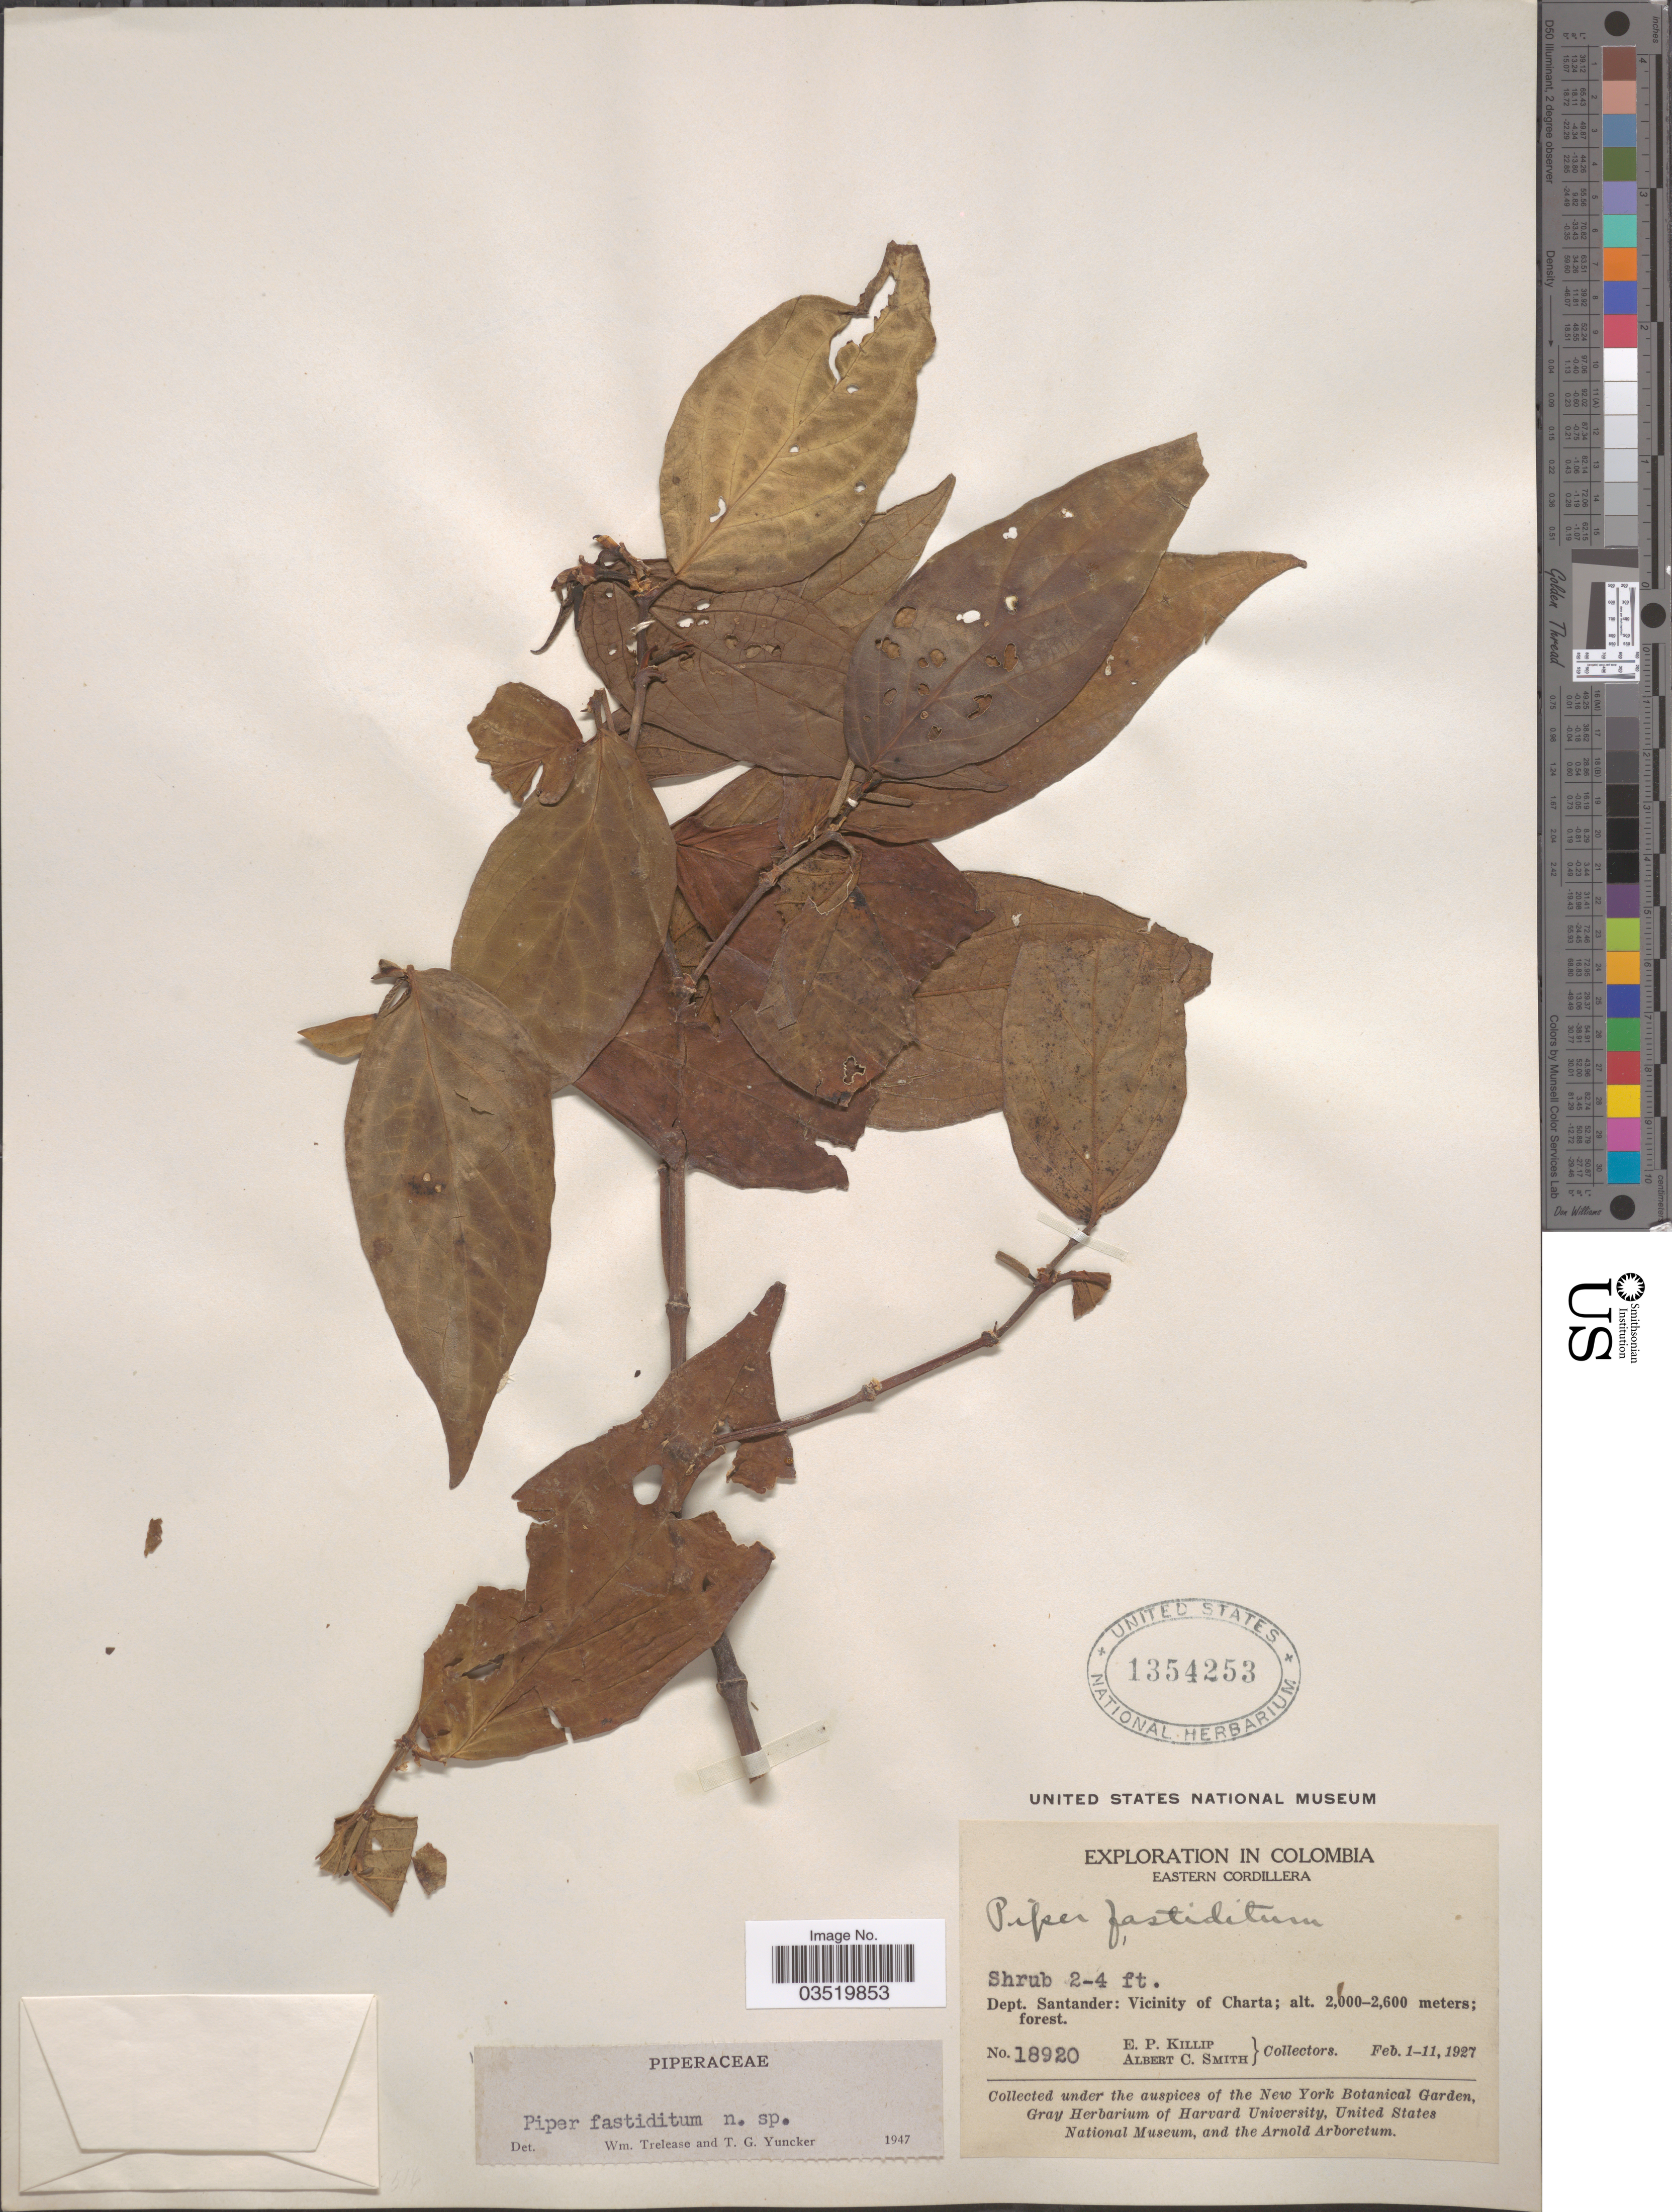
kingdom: Plantae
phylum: Tracheophyta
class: Magnoliopsida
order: Piperales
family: Piperaceae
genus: Piper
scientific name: Piper fastiditum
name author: Trel. & Yunck.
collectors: E. P. Killip & A. C. Smith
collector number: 18920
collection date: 1927-02-01/1927-02-11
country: Colombia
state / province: Santander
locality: Eastern Cordillera. Dept. Santander: Vicinity of Charta.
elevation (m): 2000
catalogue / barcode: US 1354253